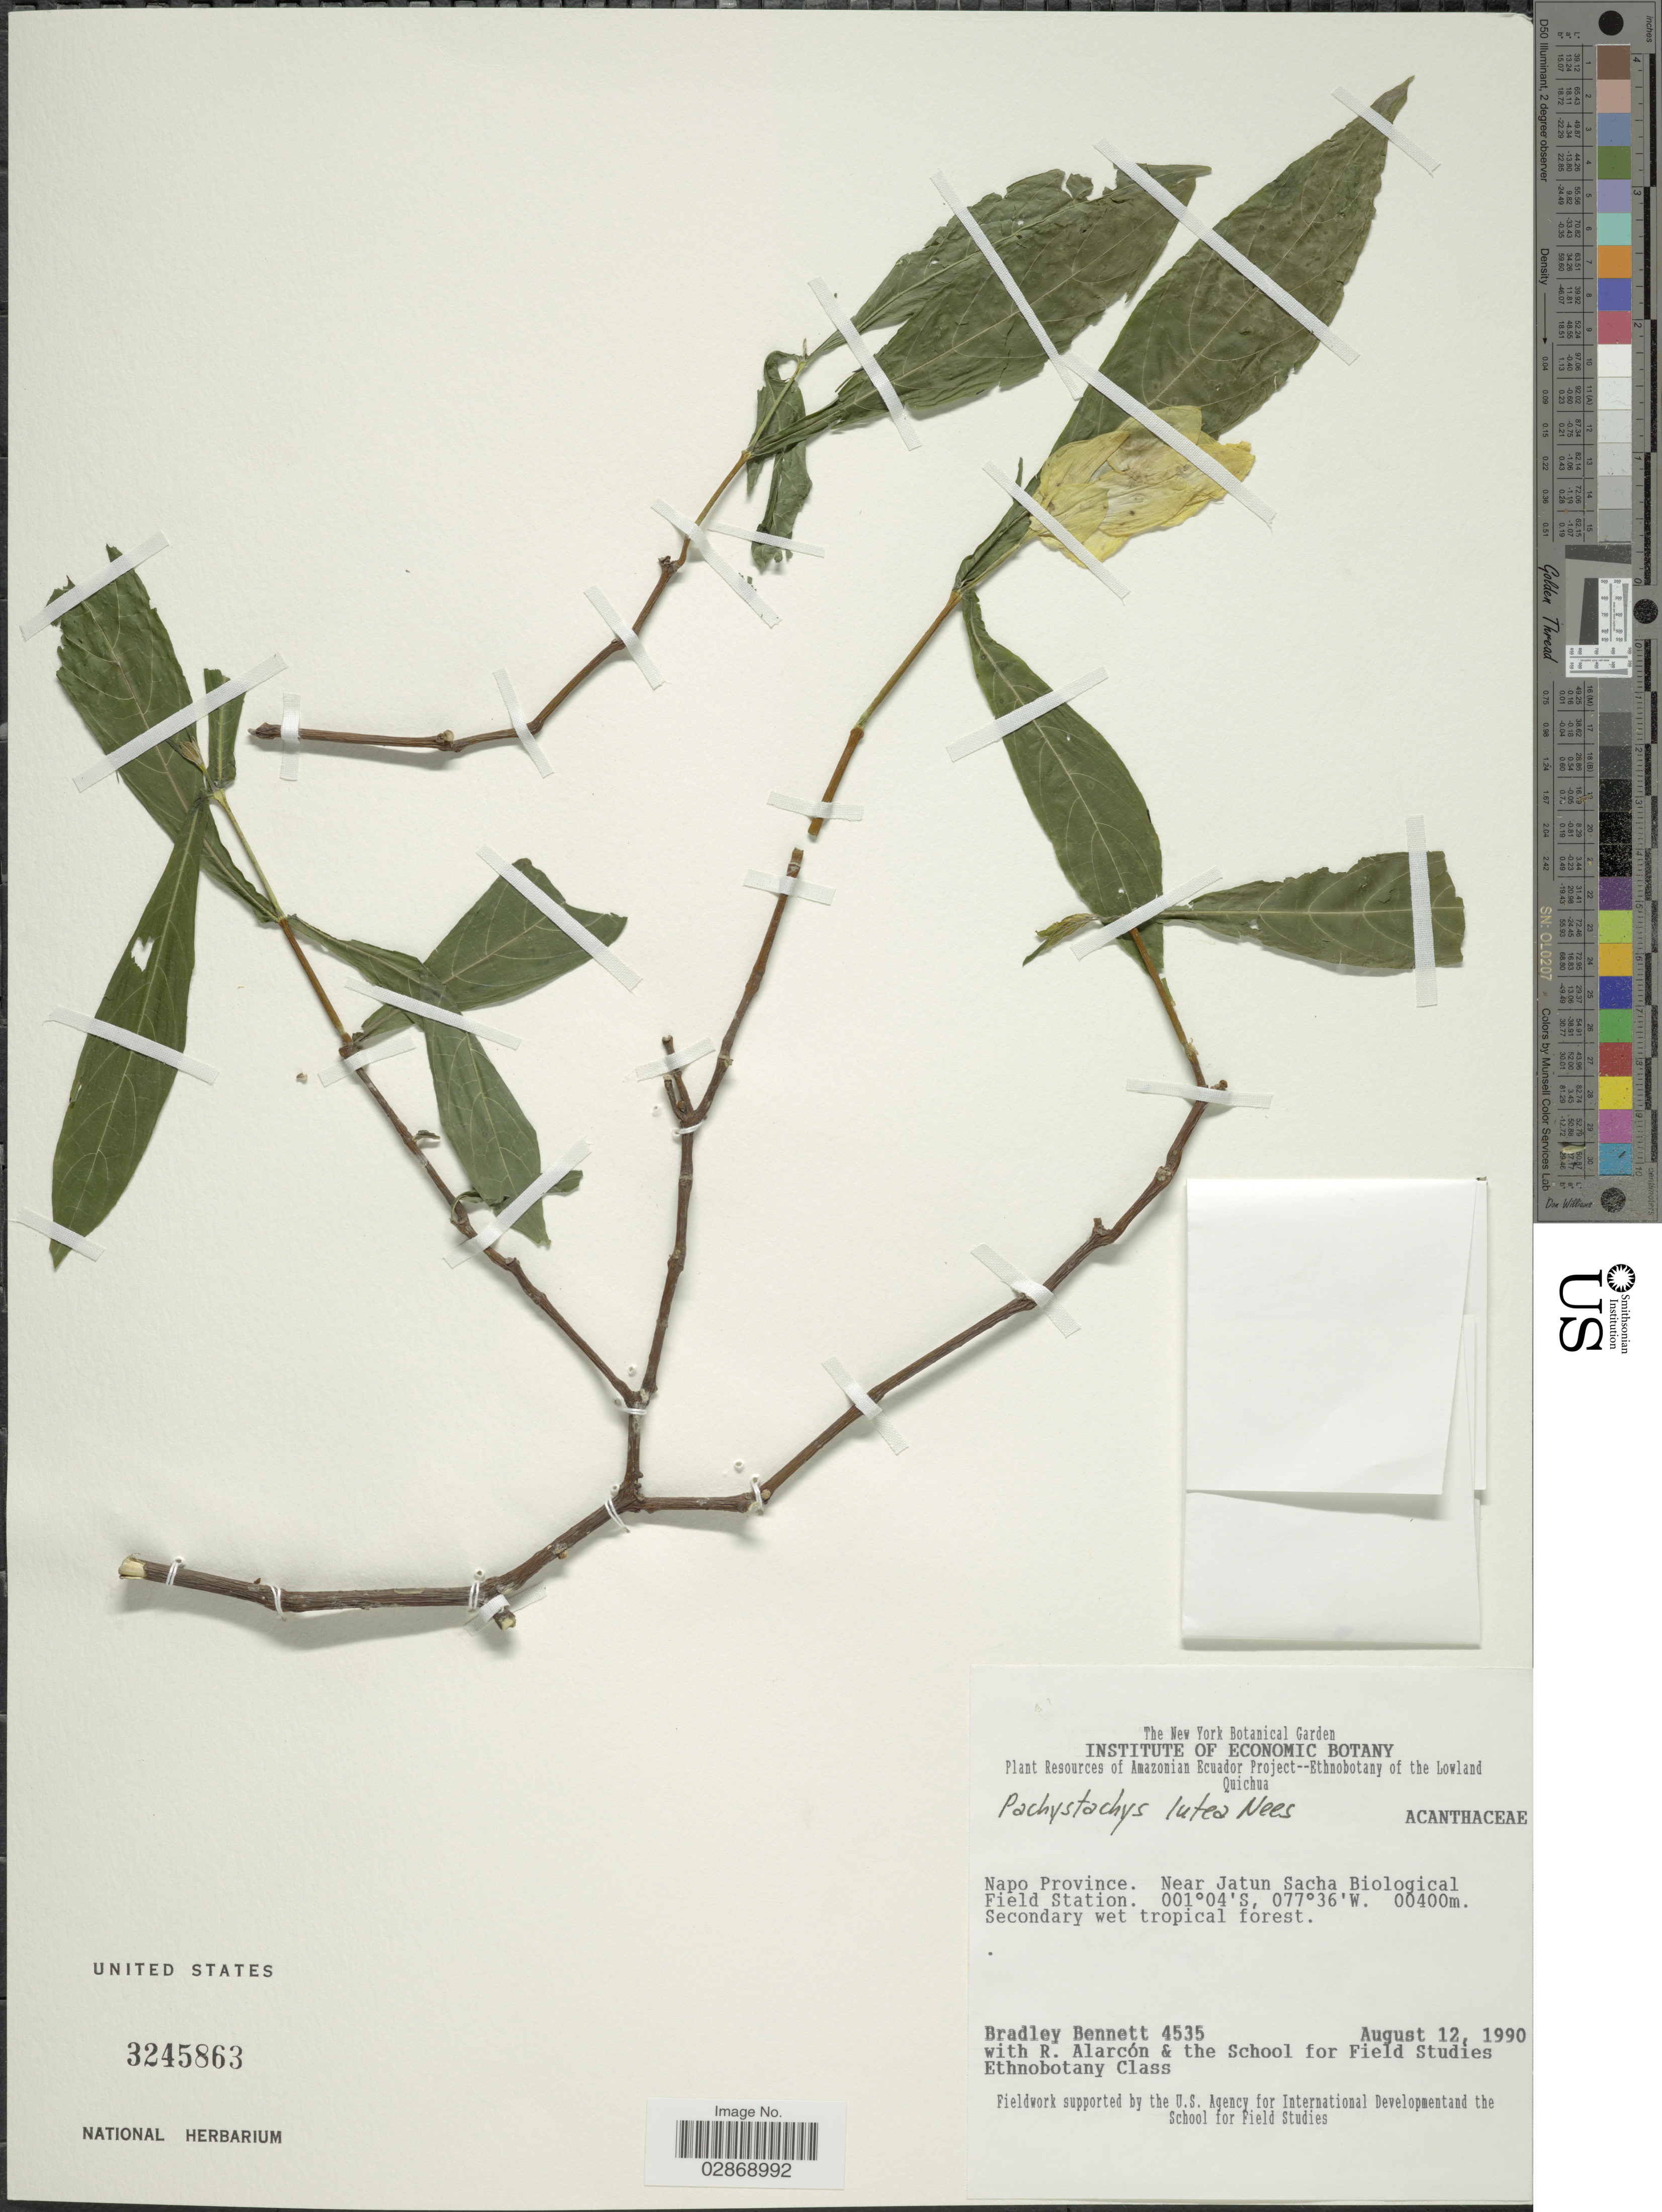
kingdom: Plantae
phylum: Tracheophyta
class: Magnoliopsida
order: Lamiales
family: Acanthaceae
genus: Pachystachys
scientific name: Pachystachys lutea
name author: Nees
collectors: B. Bennett, R. Alarcón & The School for Field Studies Ethnobotany Class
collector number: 4535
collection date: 1990-08-12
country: Ecuador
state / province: Napo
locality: Napo Province. Near Jatun Sacha Biological Field Station.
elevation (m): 400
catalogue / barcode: US 3245863